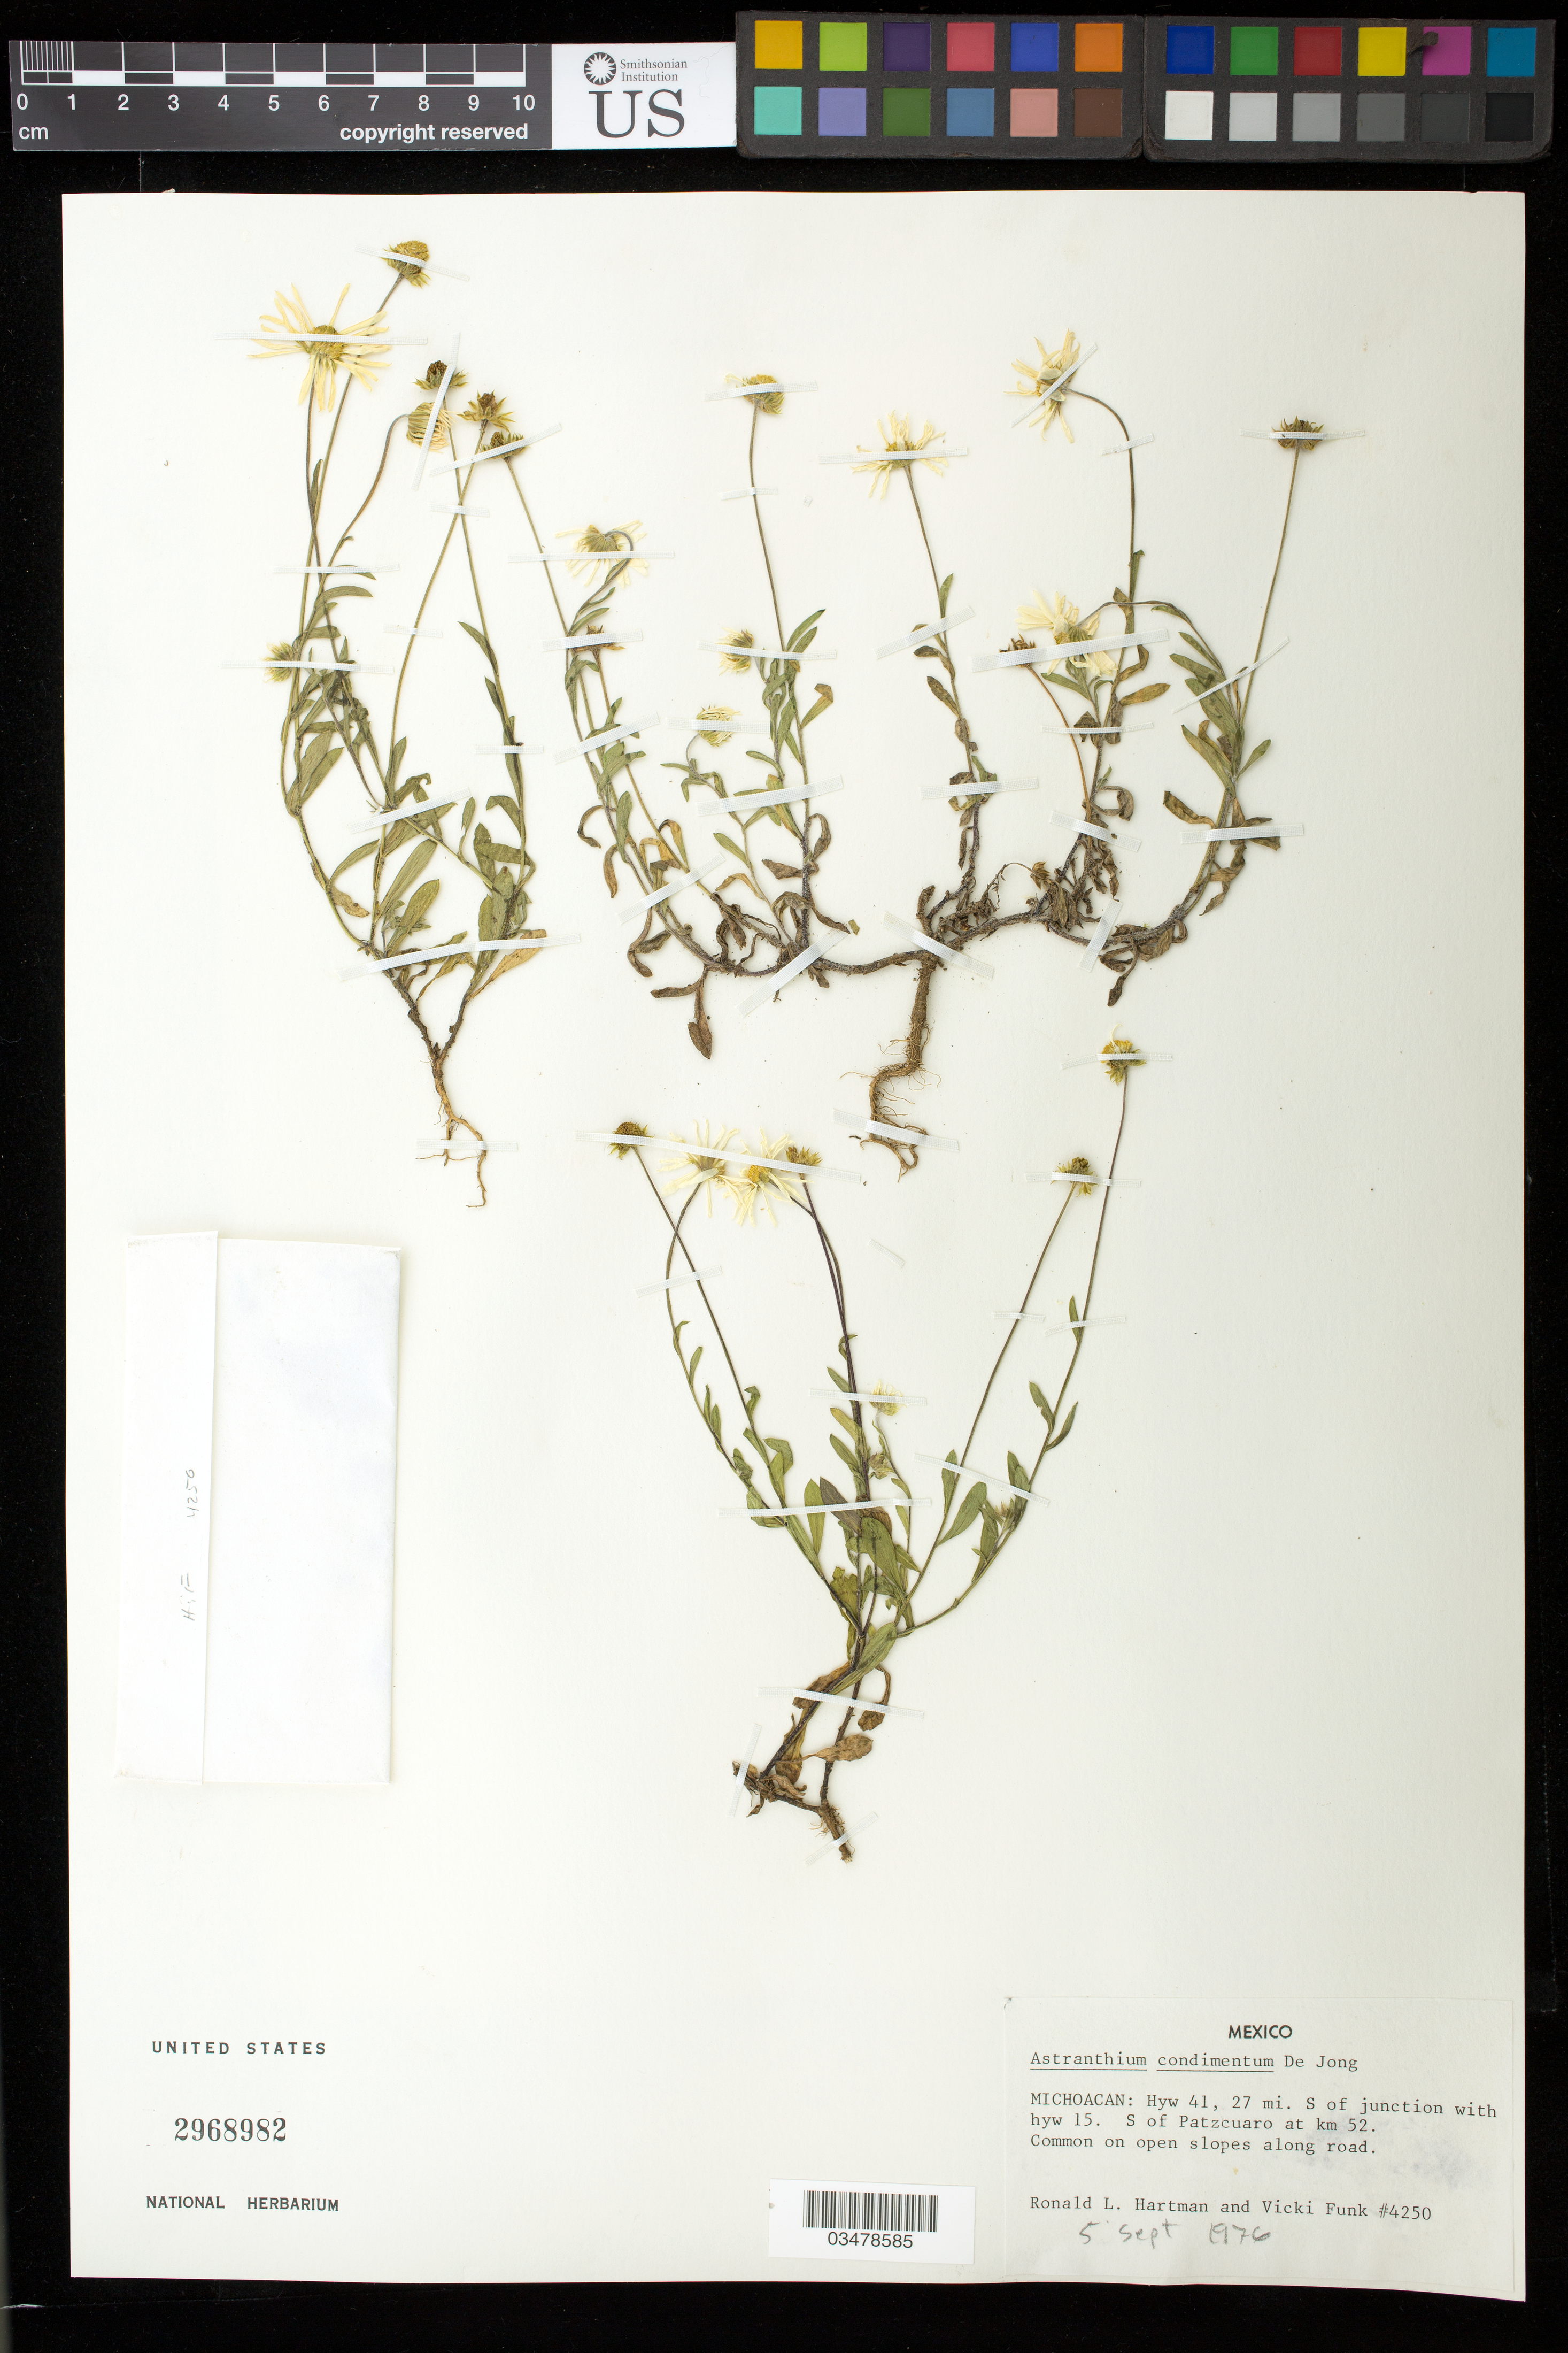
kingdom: Plantae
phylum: Tracheophyta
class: Magnoliopsida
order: Asterales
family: Asteraceae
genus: Astranthium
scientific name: Astranthium condimentum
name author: (Dejong)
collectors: R. L. Hartman & V. Funk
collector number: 4250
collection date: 1976-09-05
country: Mexico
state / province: Michoacán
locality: Hwy 41, 27 mi S of Junction with Hwy 15. S of Patzcuaro at km 52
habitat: On open slopes along road.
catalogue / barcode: US 2968982